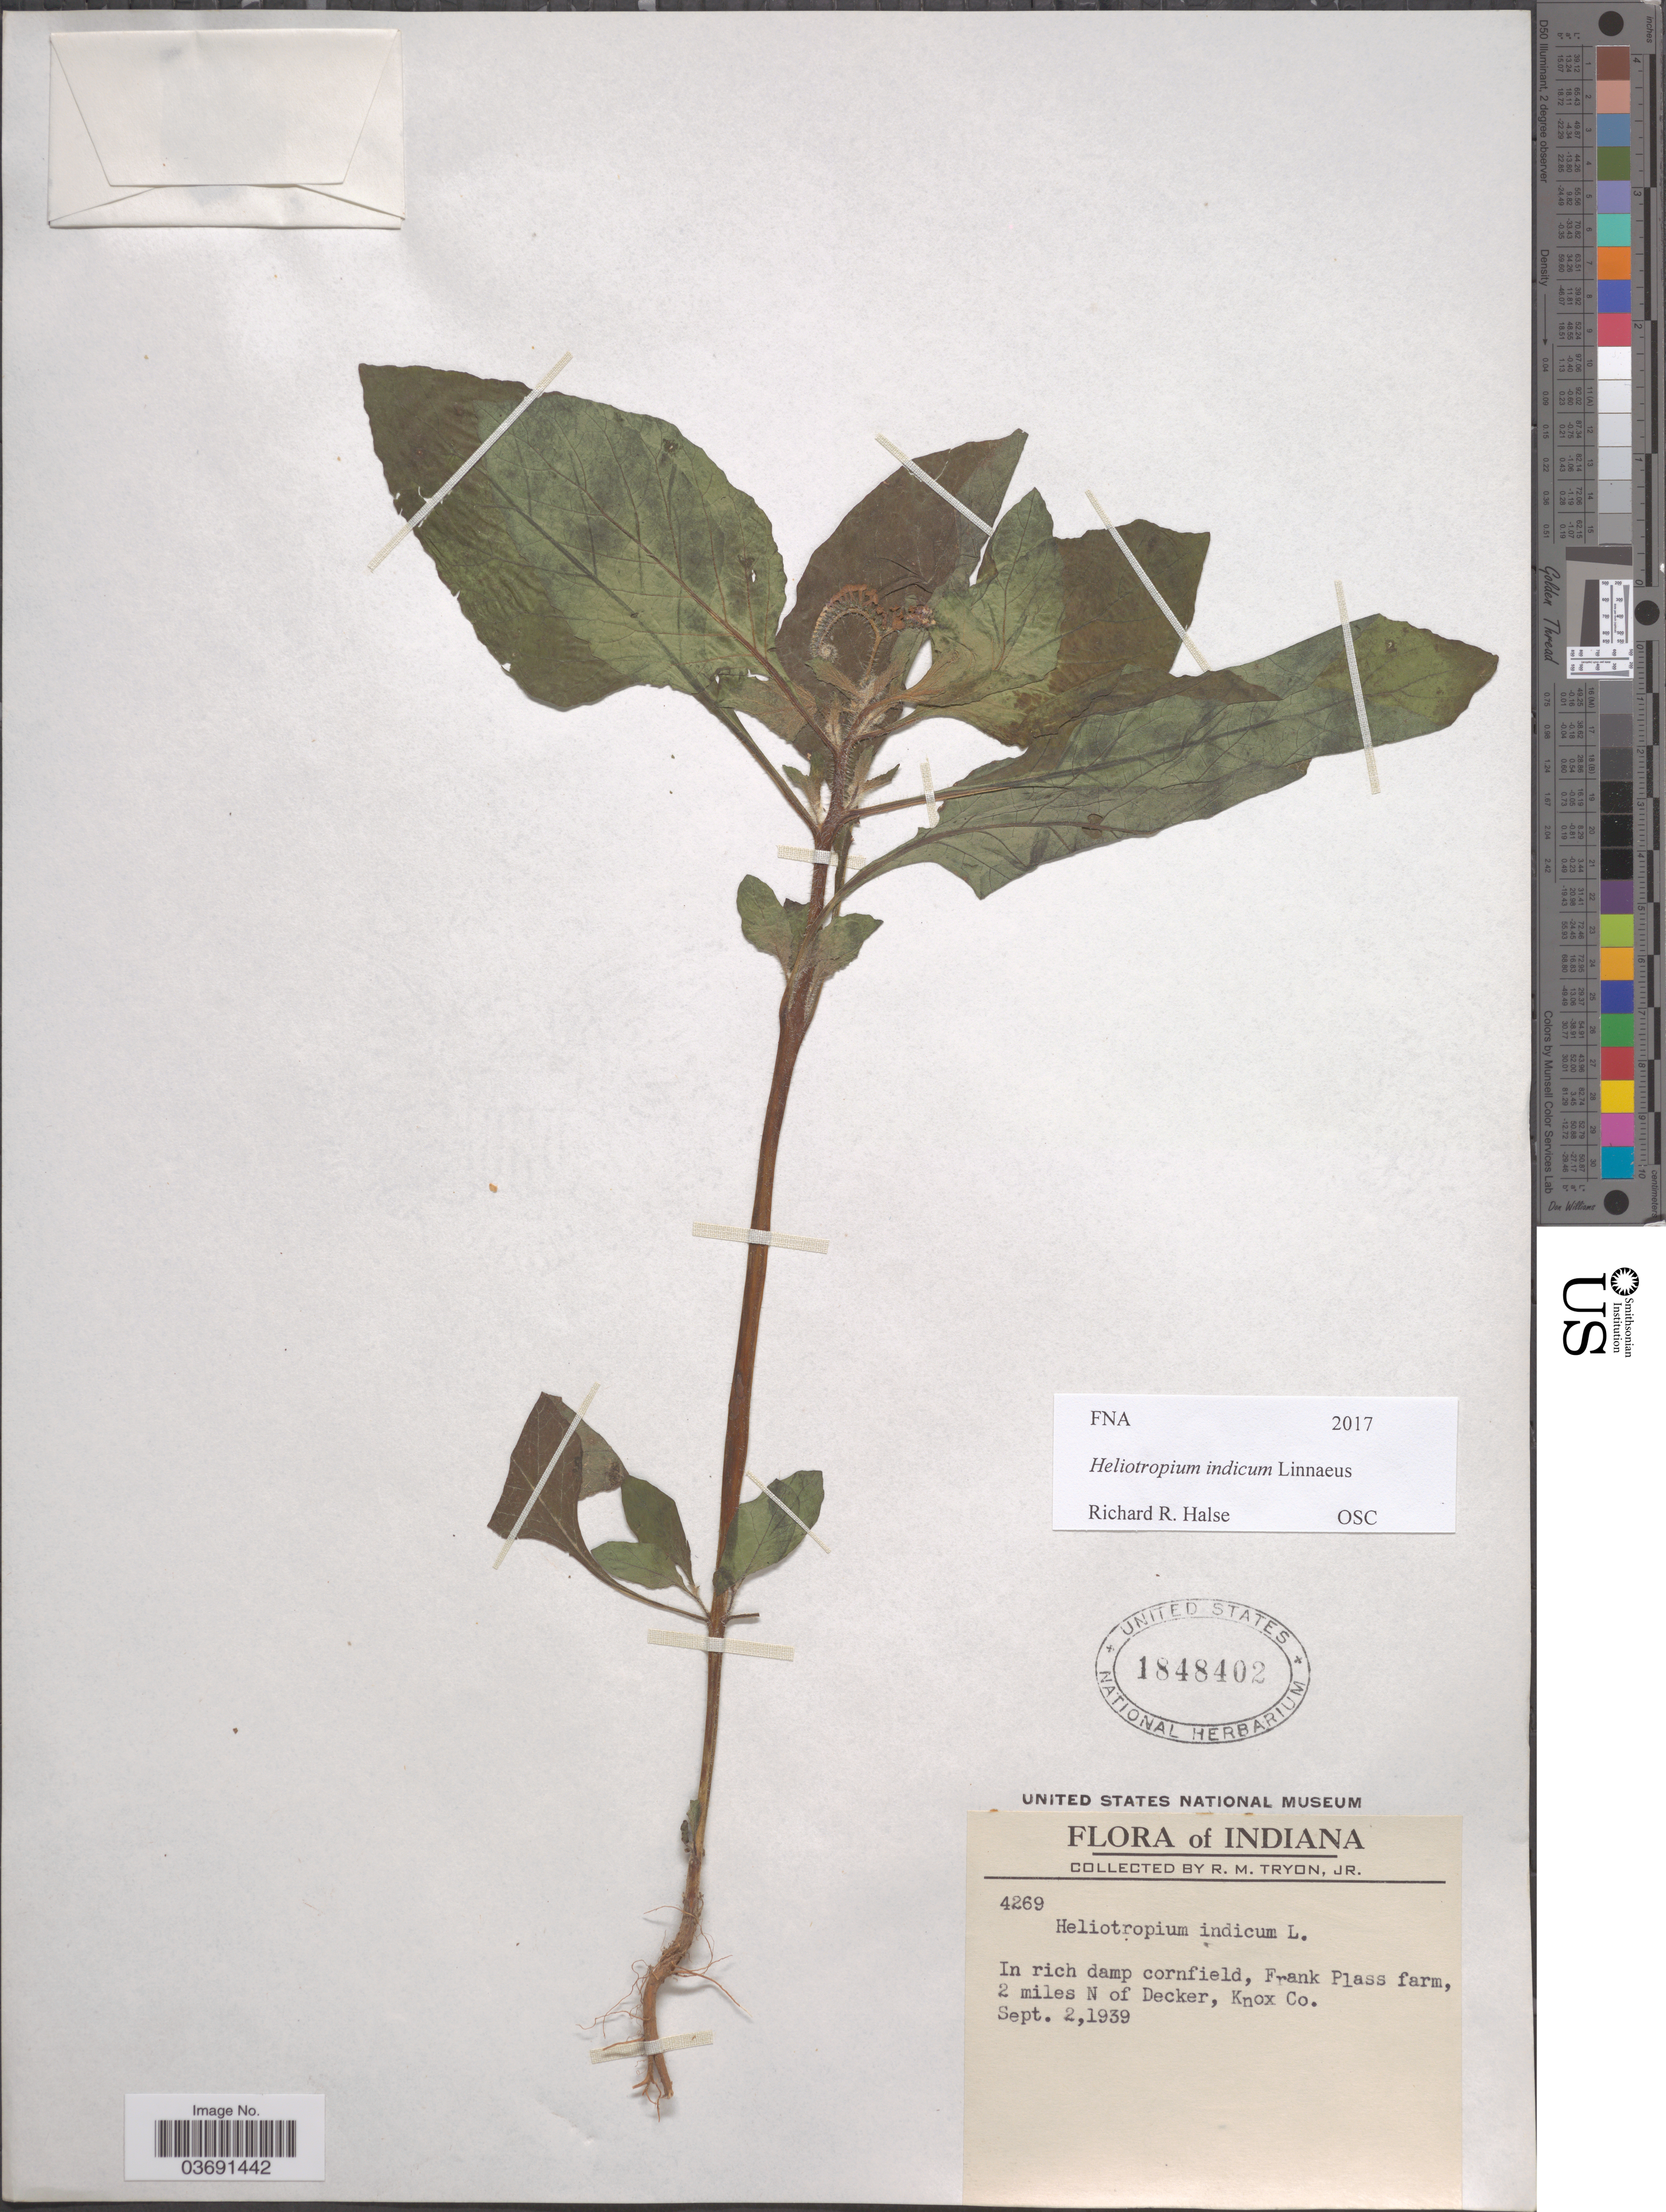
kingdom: Plantae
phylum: Tracheophyta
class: Magnoliopsida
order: Boraginales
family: Heliotropiaceae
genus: Heliotropium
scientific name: Heliotropium indicum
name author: L.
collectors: R. Tryon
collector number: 4269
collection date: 1939-09-02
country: United States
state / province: Indiana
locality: In rich damp cornfield, Frank Plass farm, 2 miles N of Decker, Knox Co.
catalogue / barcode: US 1848402